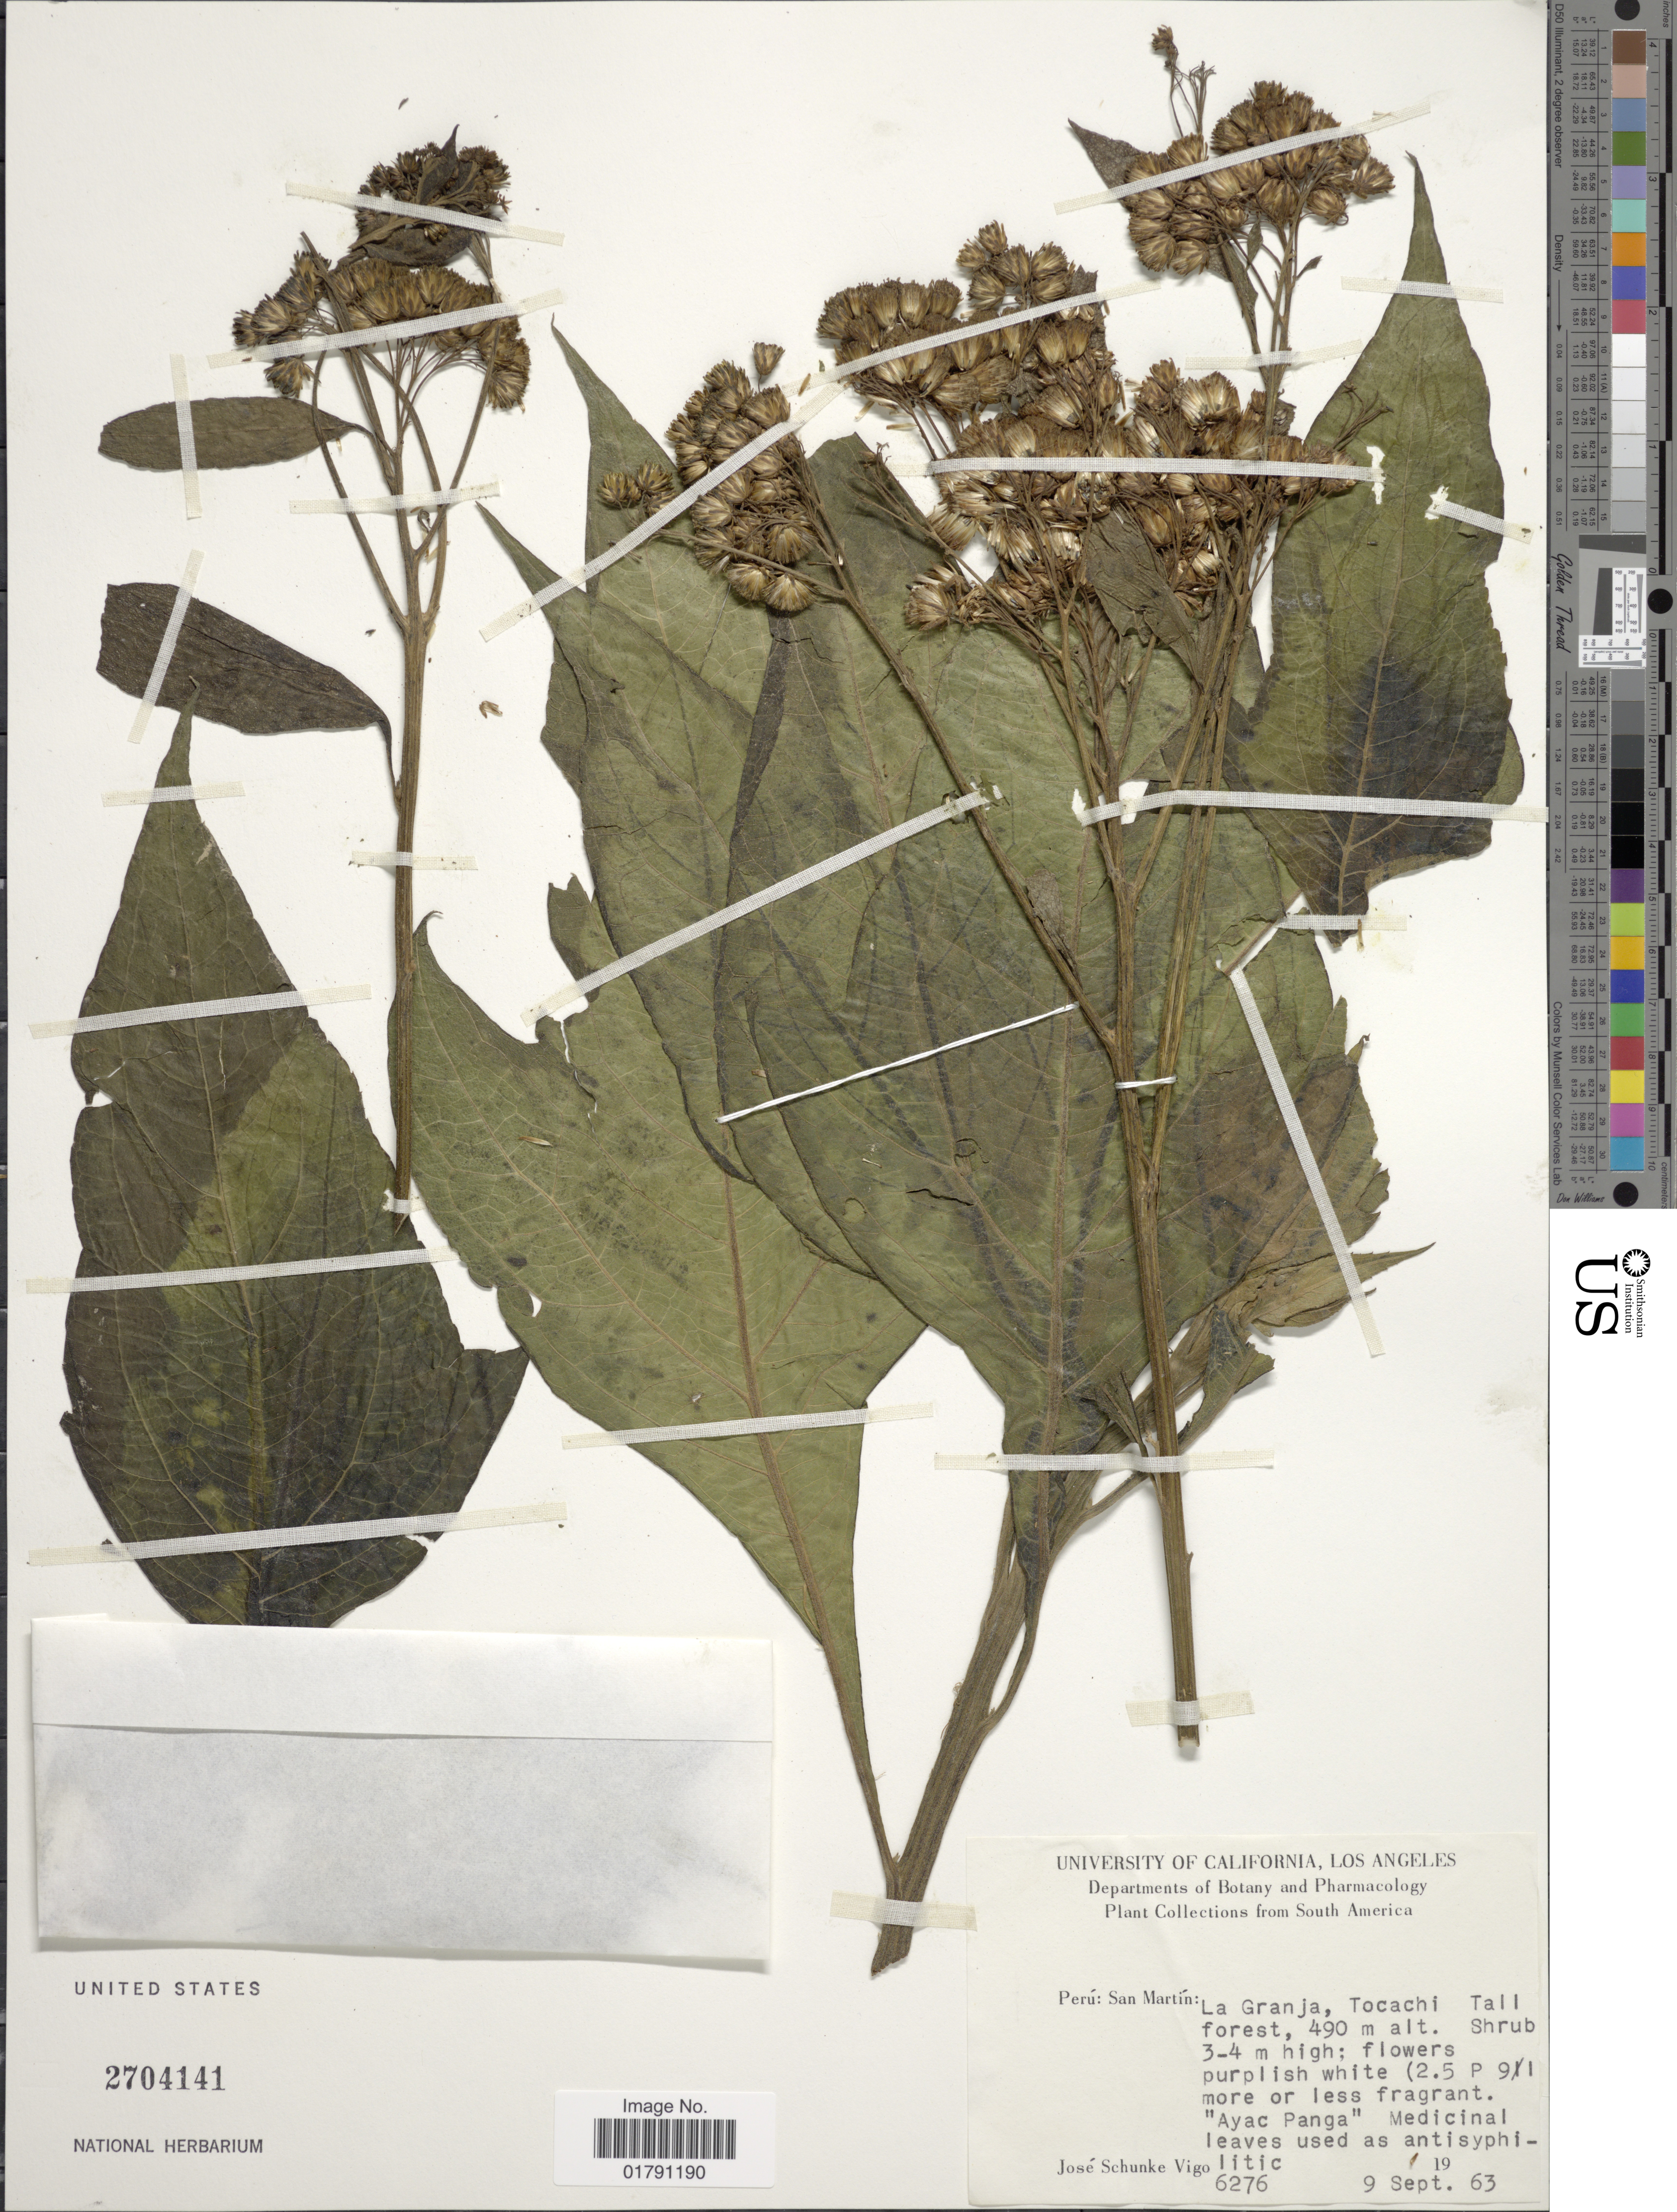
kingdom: Plantae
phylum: Tracheophyta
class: Magnoliopsida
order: Asterales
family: Asteraceae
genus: Neurolaena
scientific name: Neurolaena lobata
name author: (L.) R. Br. ex Cass.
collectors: J. Schunke Vigo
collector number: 6276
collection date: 1963-09-09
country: Peru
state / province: San Martín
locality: La Granja, Tocachi Tall forest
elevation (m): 490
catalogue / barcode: US 2704141